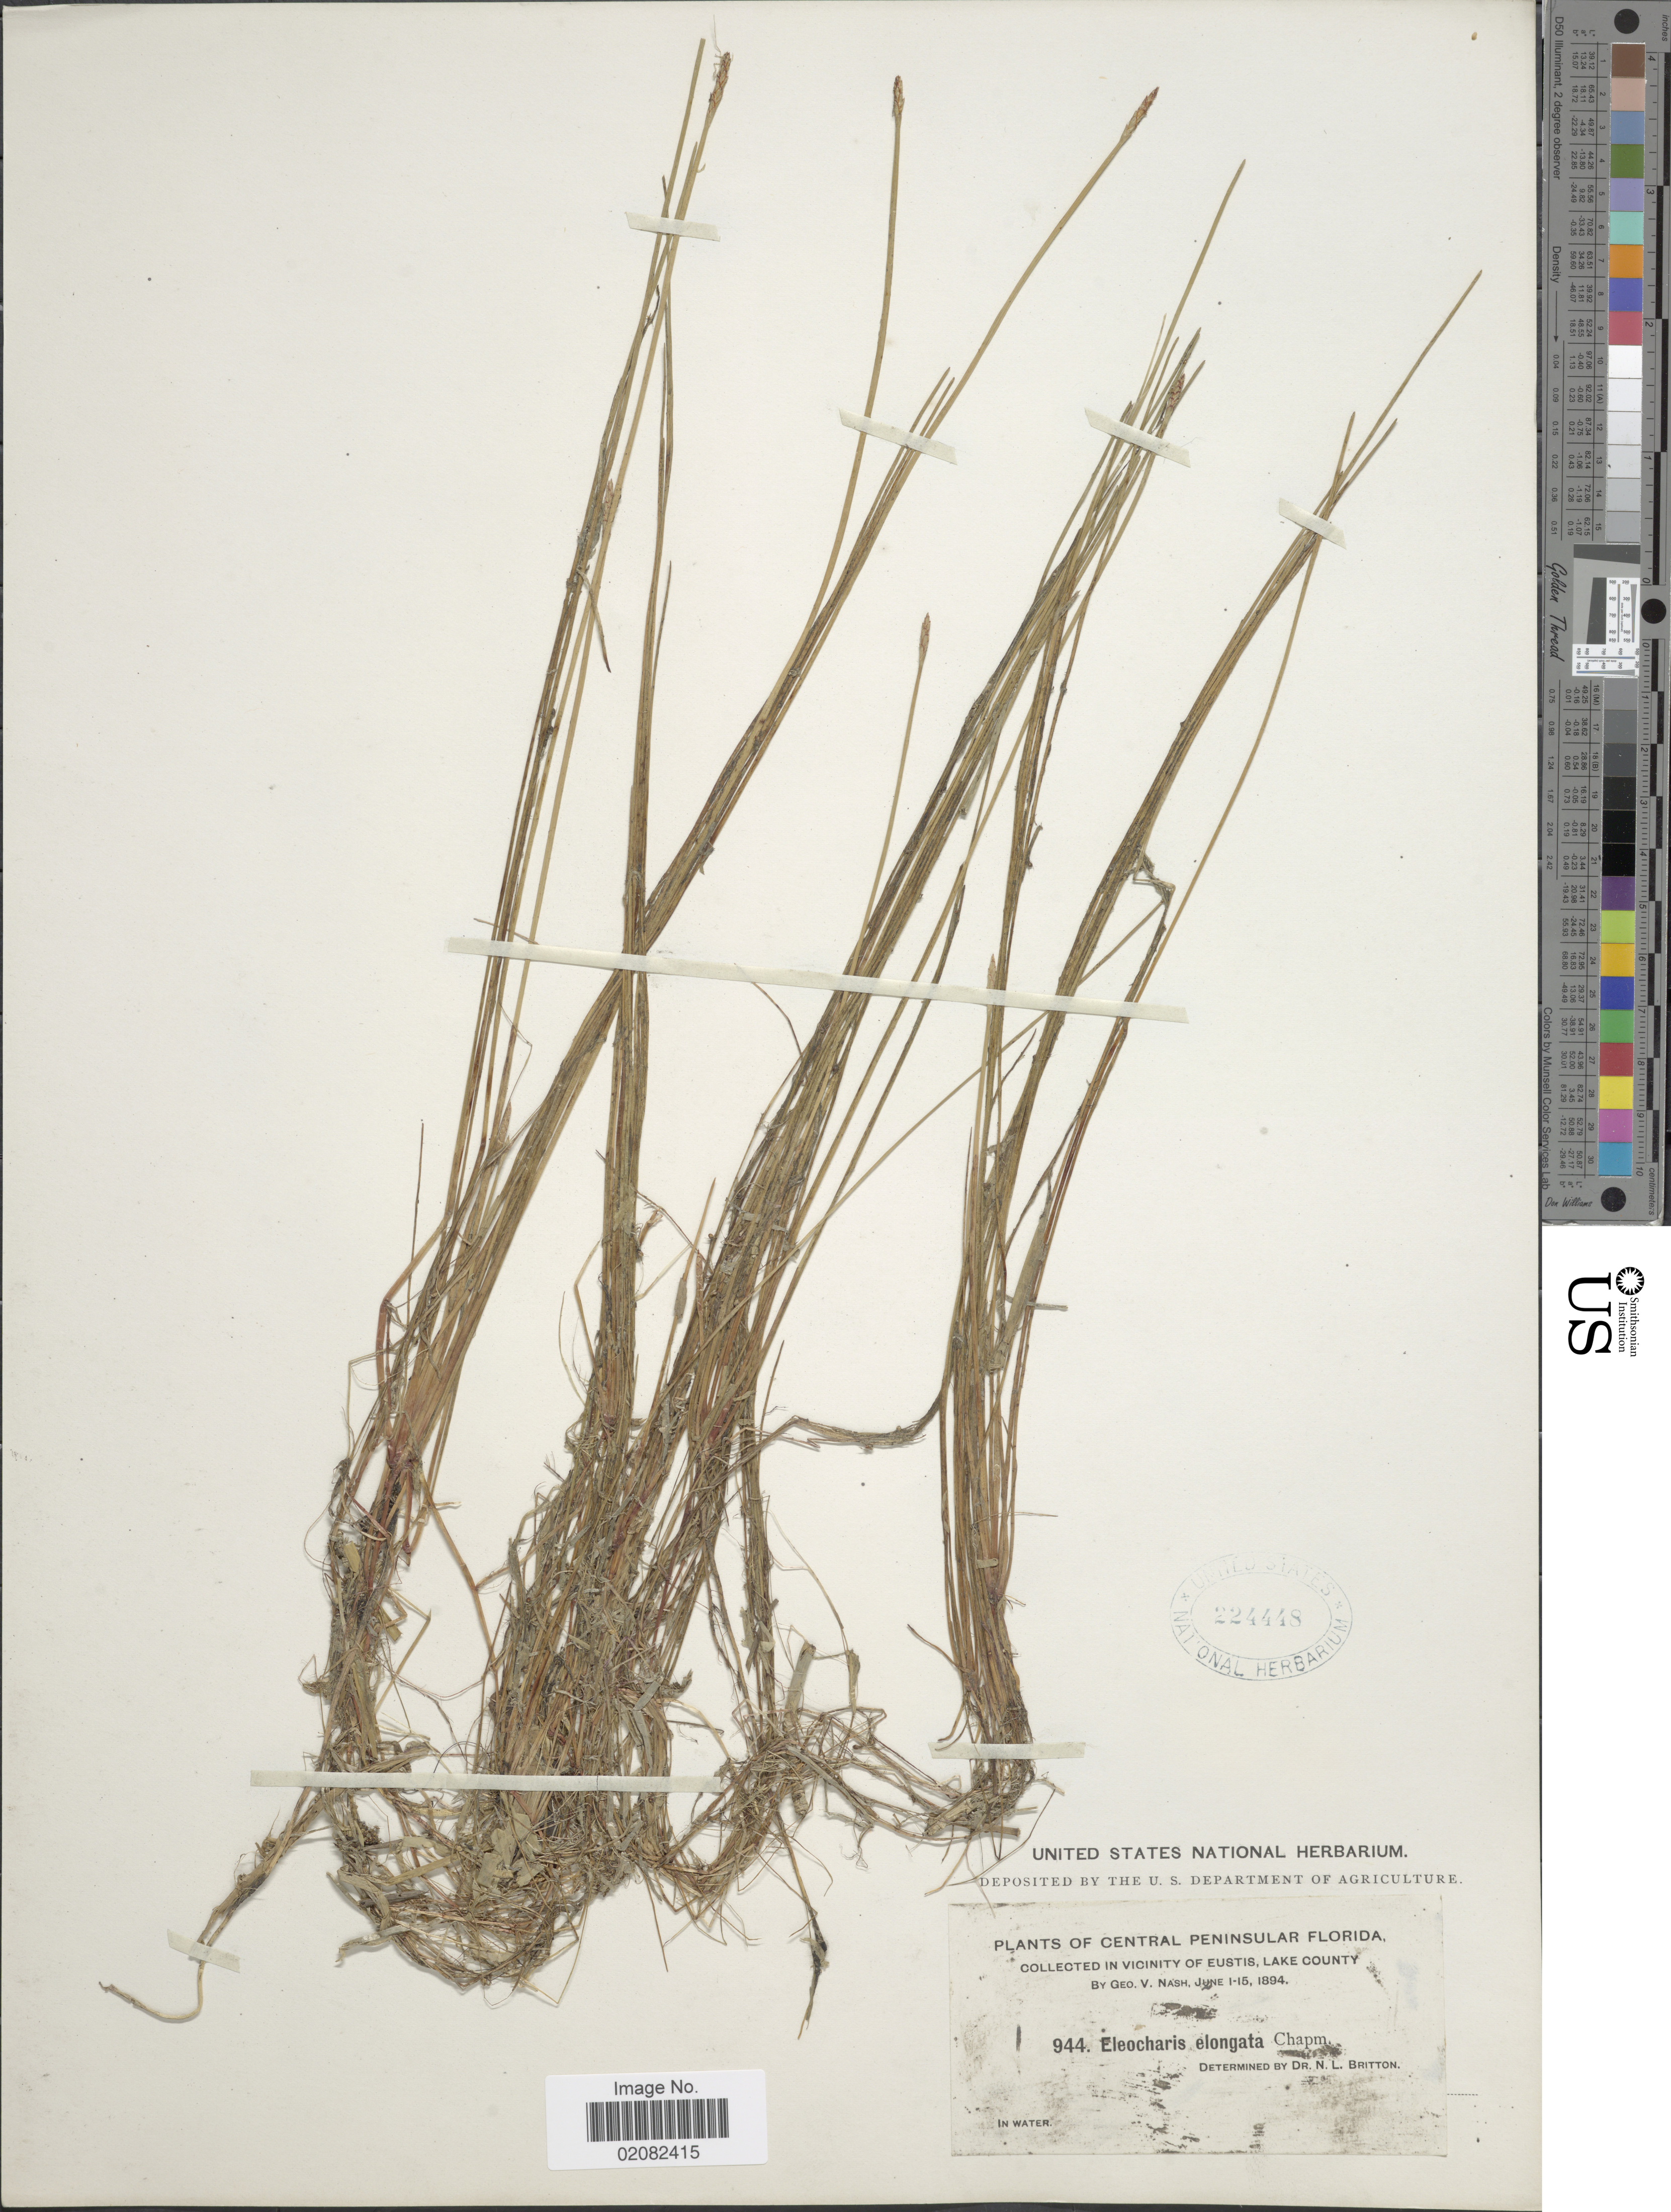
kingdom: Plantae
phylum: Tracheophyta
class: Liliopsida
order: Poales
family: Cyperaceae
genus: Eleocharis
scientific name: Eleocharis elongata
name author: Chapm.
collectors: G. V. Nash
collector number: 944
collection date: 1894-06-01/1894-06-15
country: United States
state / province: Florida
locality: Central Peninsular Florida, Vicinity of Eustis, Lake County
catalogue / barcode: US 224448